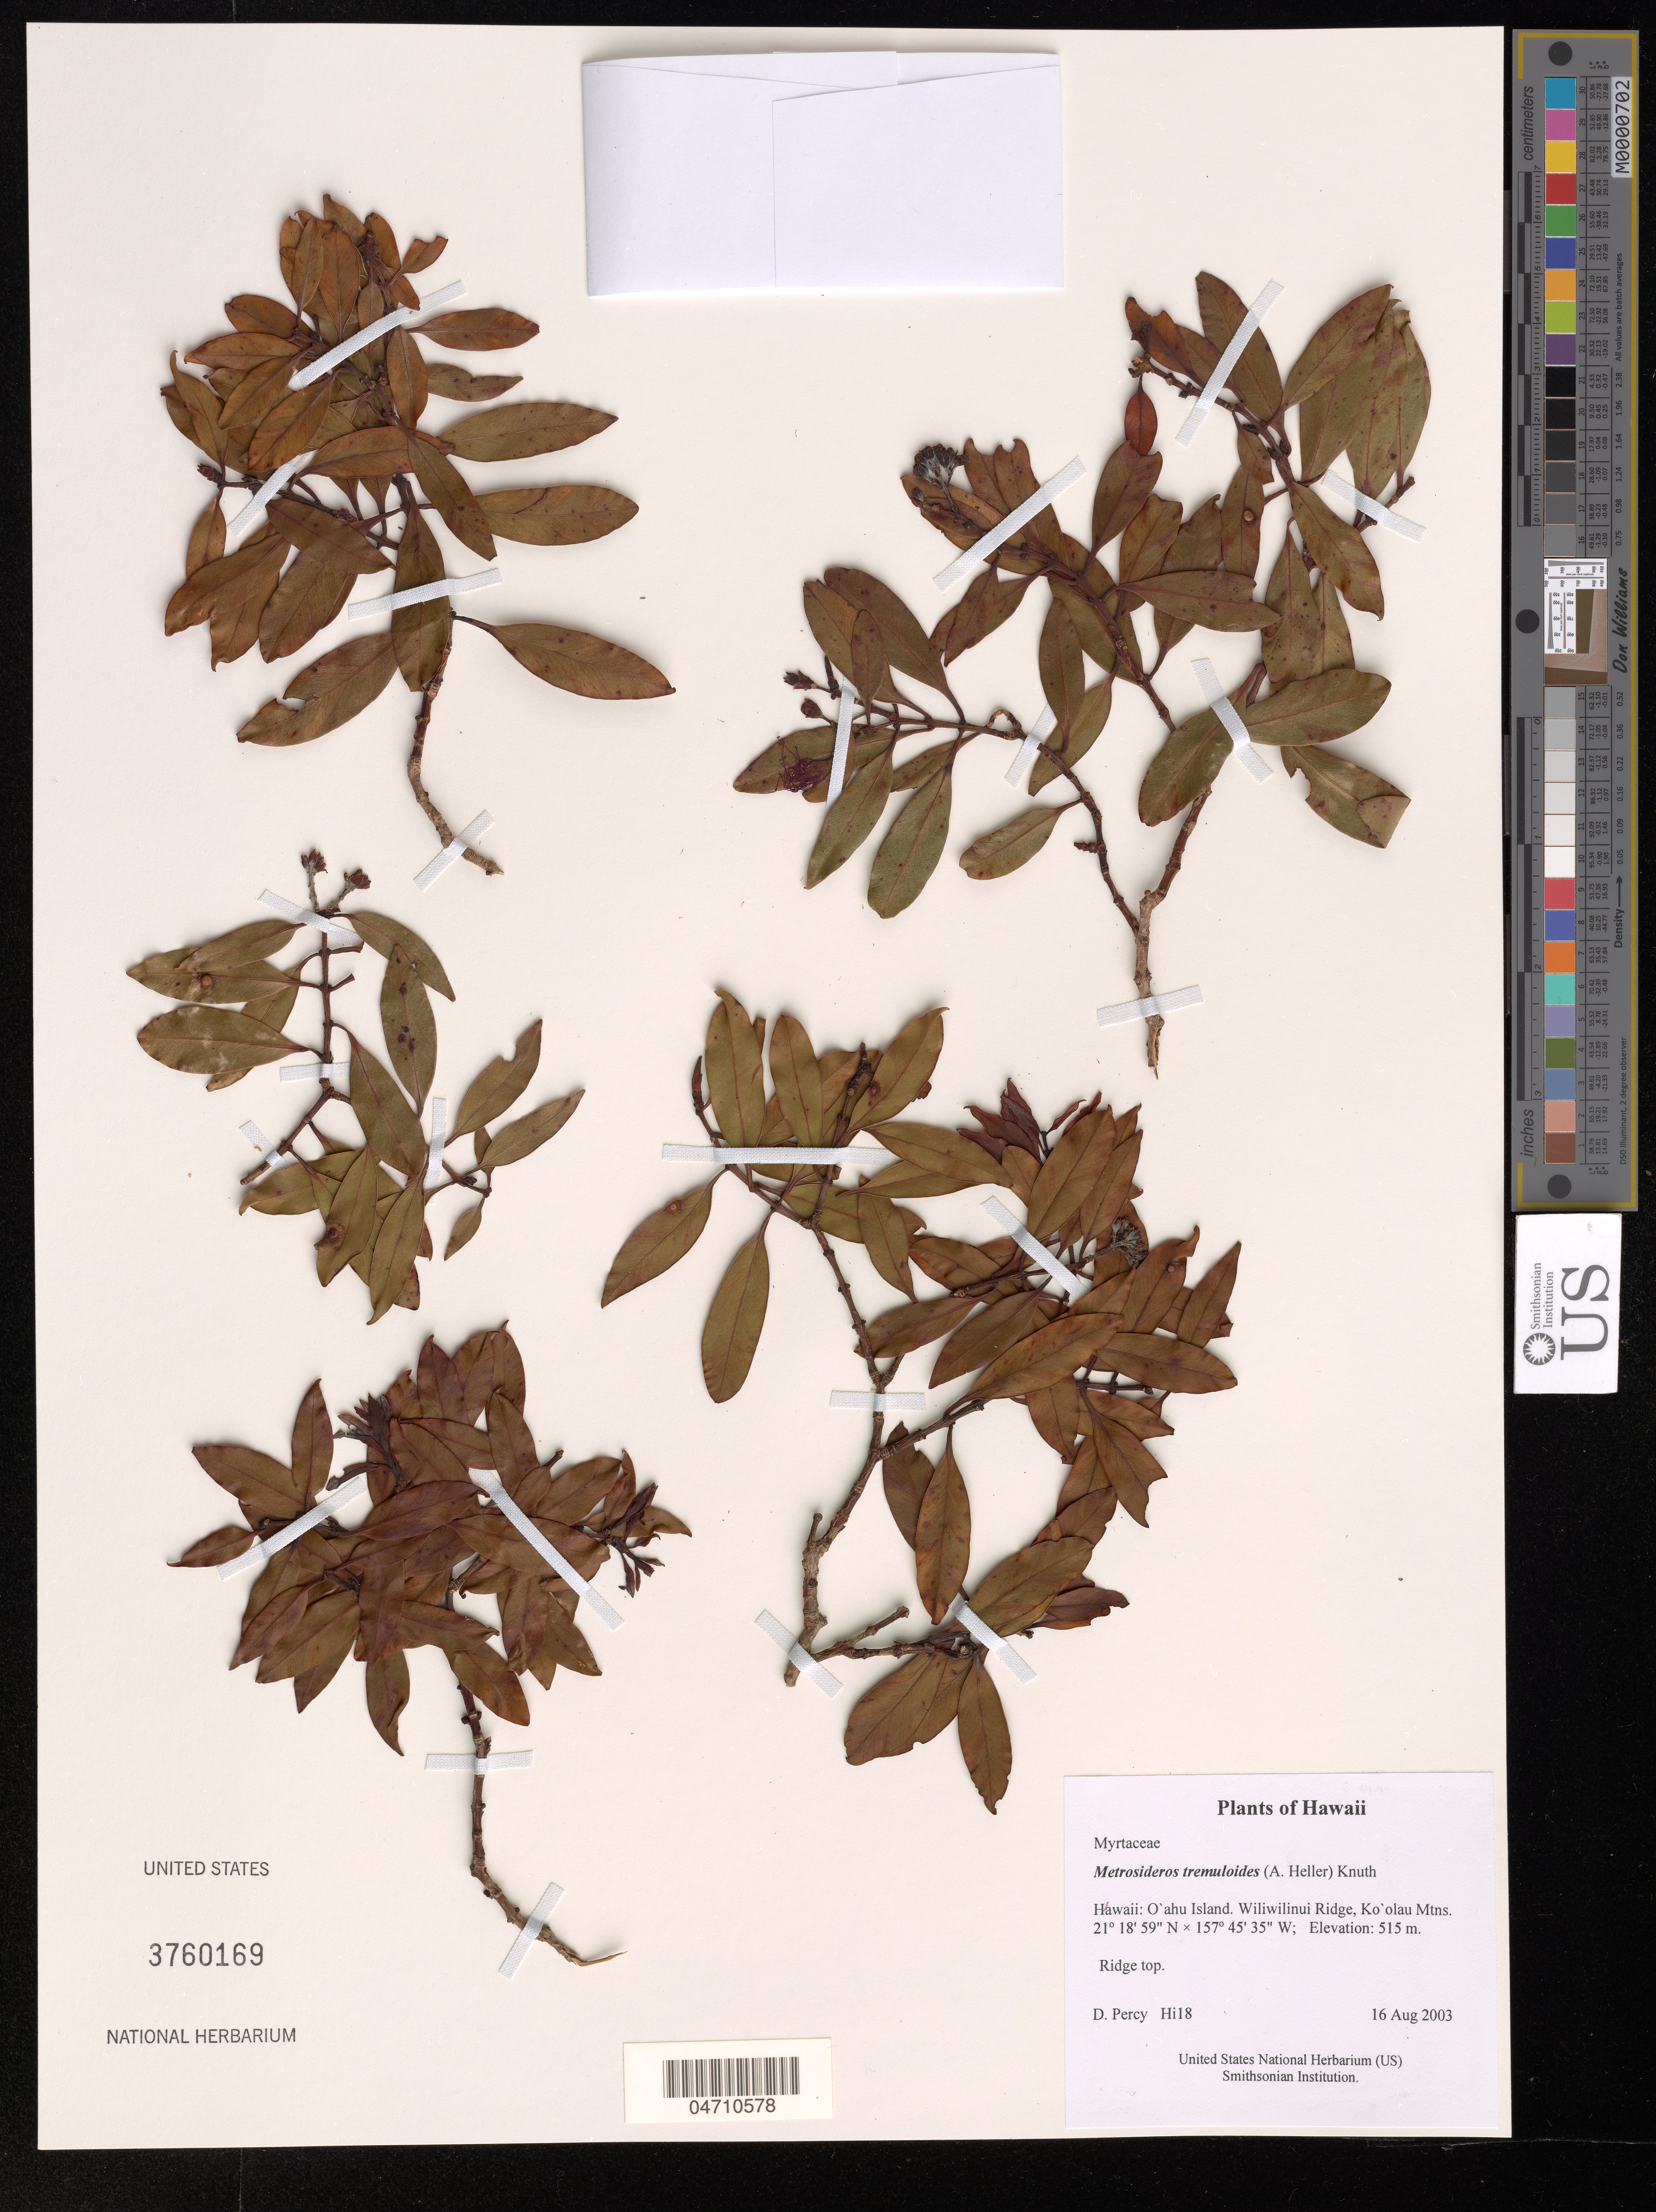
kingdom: Plantae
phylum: Tracheophyta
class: Magnoliopsida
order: Myrtales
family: Myrtaceae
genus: Metrosideros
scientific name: Metrosideros tremuloides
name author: (A. Heller) Knuth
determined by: Percy, D. M.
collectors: D. Percy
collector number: Hi18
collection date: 2003-08-16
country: United States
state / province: Hawaii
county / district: Honolulu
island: Oahu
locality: Wiliwilinui Ridge, Ko'olau Mtns.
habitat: Ridge top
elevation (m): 515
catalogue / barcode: US 3760169